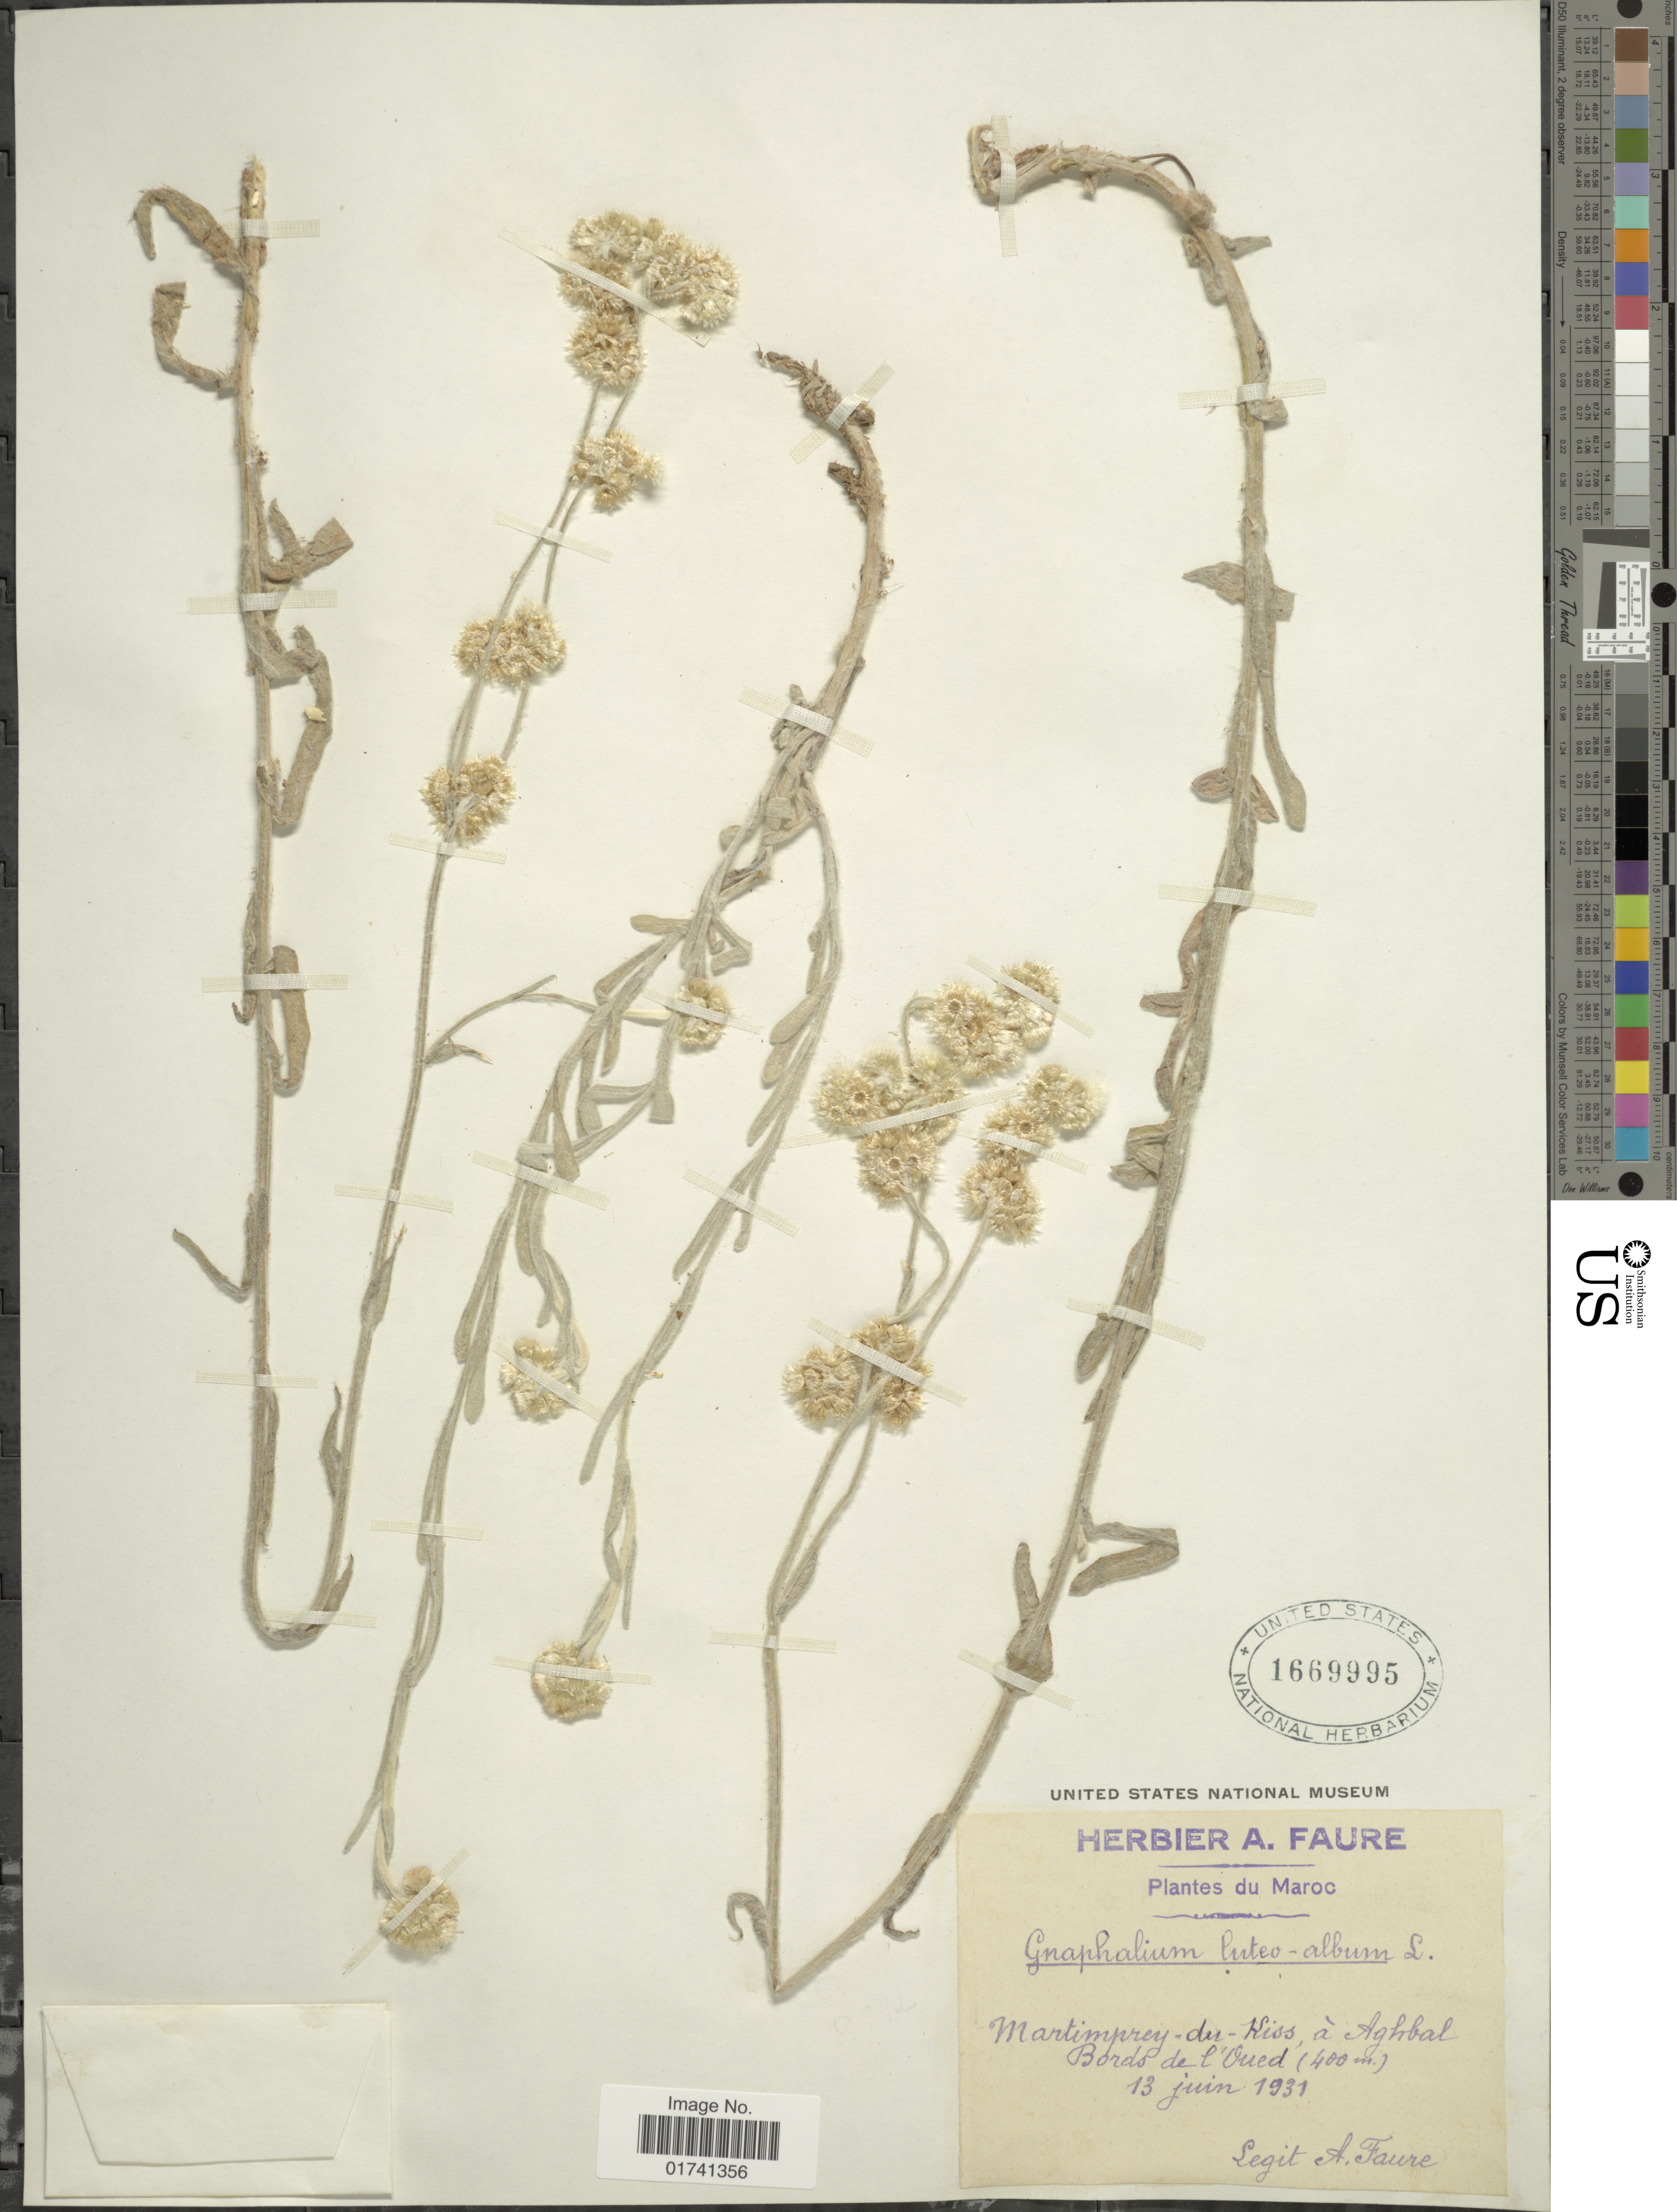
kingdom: Plantae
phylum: Tracheophyta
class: Magnoliopsida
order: Asterales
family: Asteraceae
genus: Laphangium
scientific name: Laphangium luteoalbum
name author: (L.) Tzvelev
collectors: A. Faure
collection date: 1931-06-13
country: Morocco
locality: Maroc, Martimprey-du-Kiss, a Aghbal Bords de l'Oued.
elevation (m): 400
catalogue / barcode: US 1669995